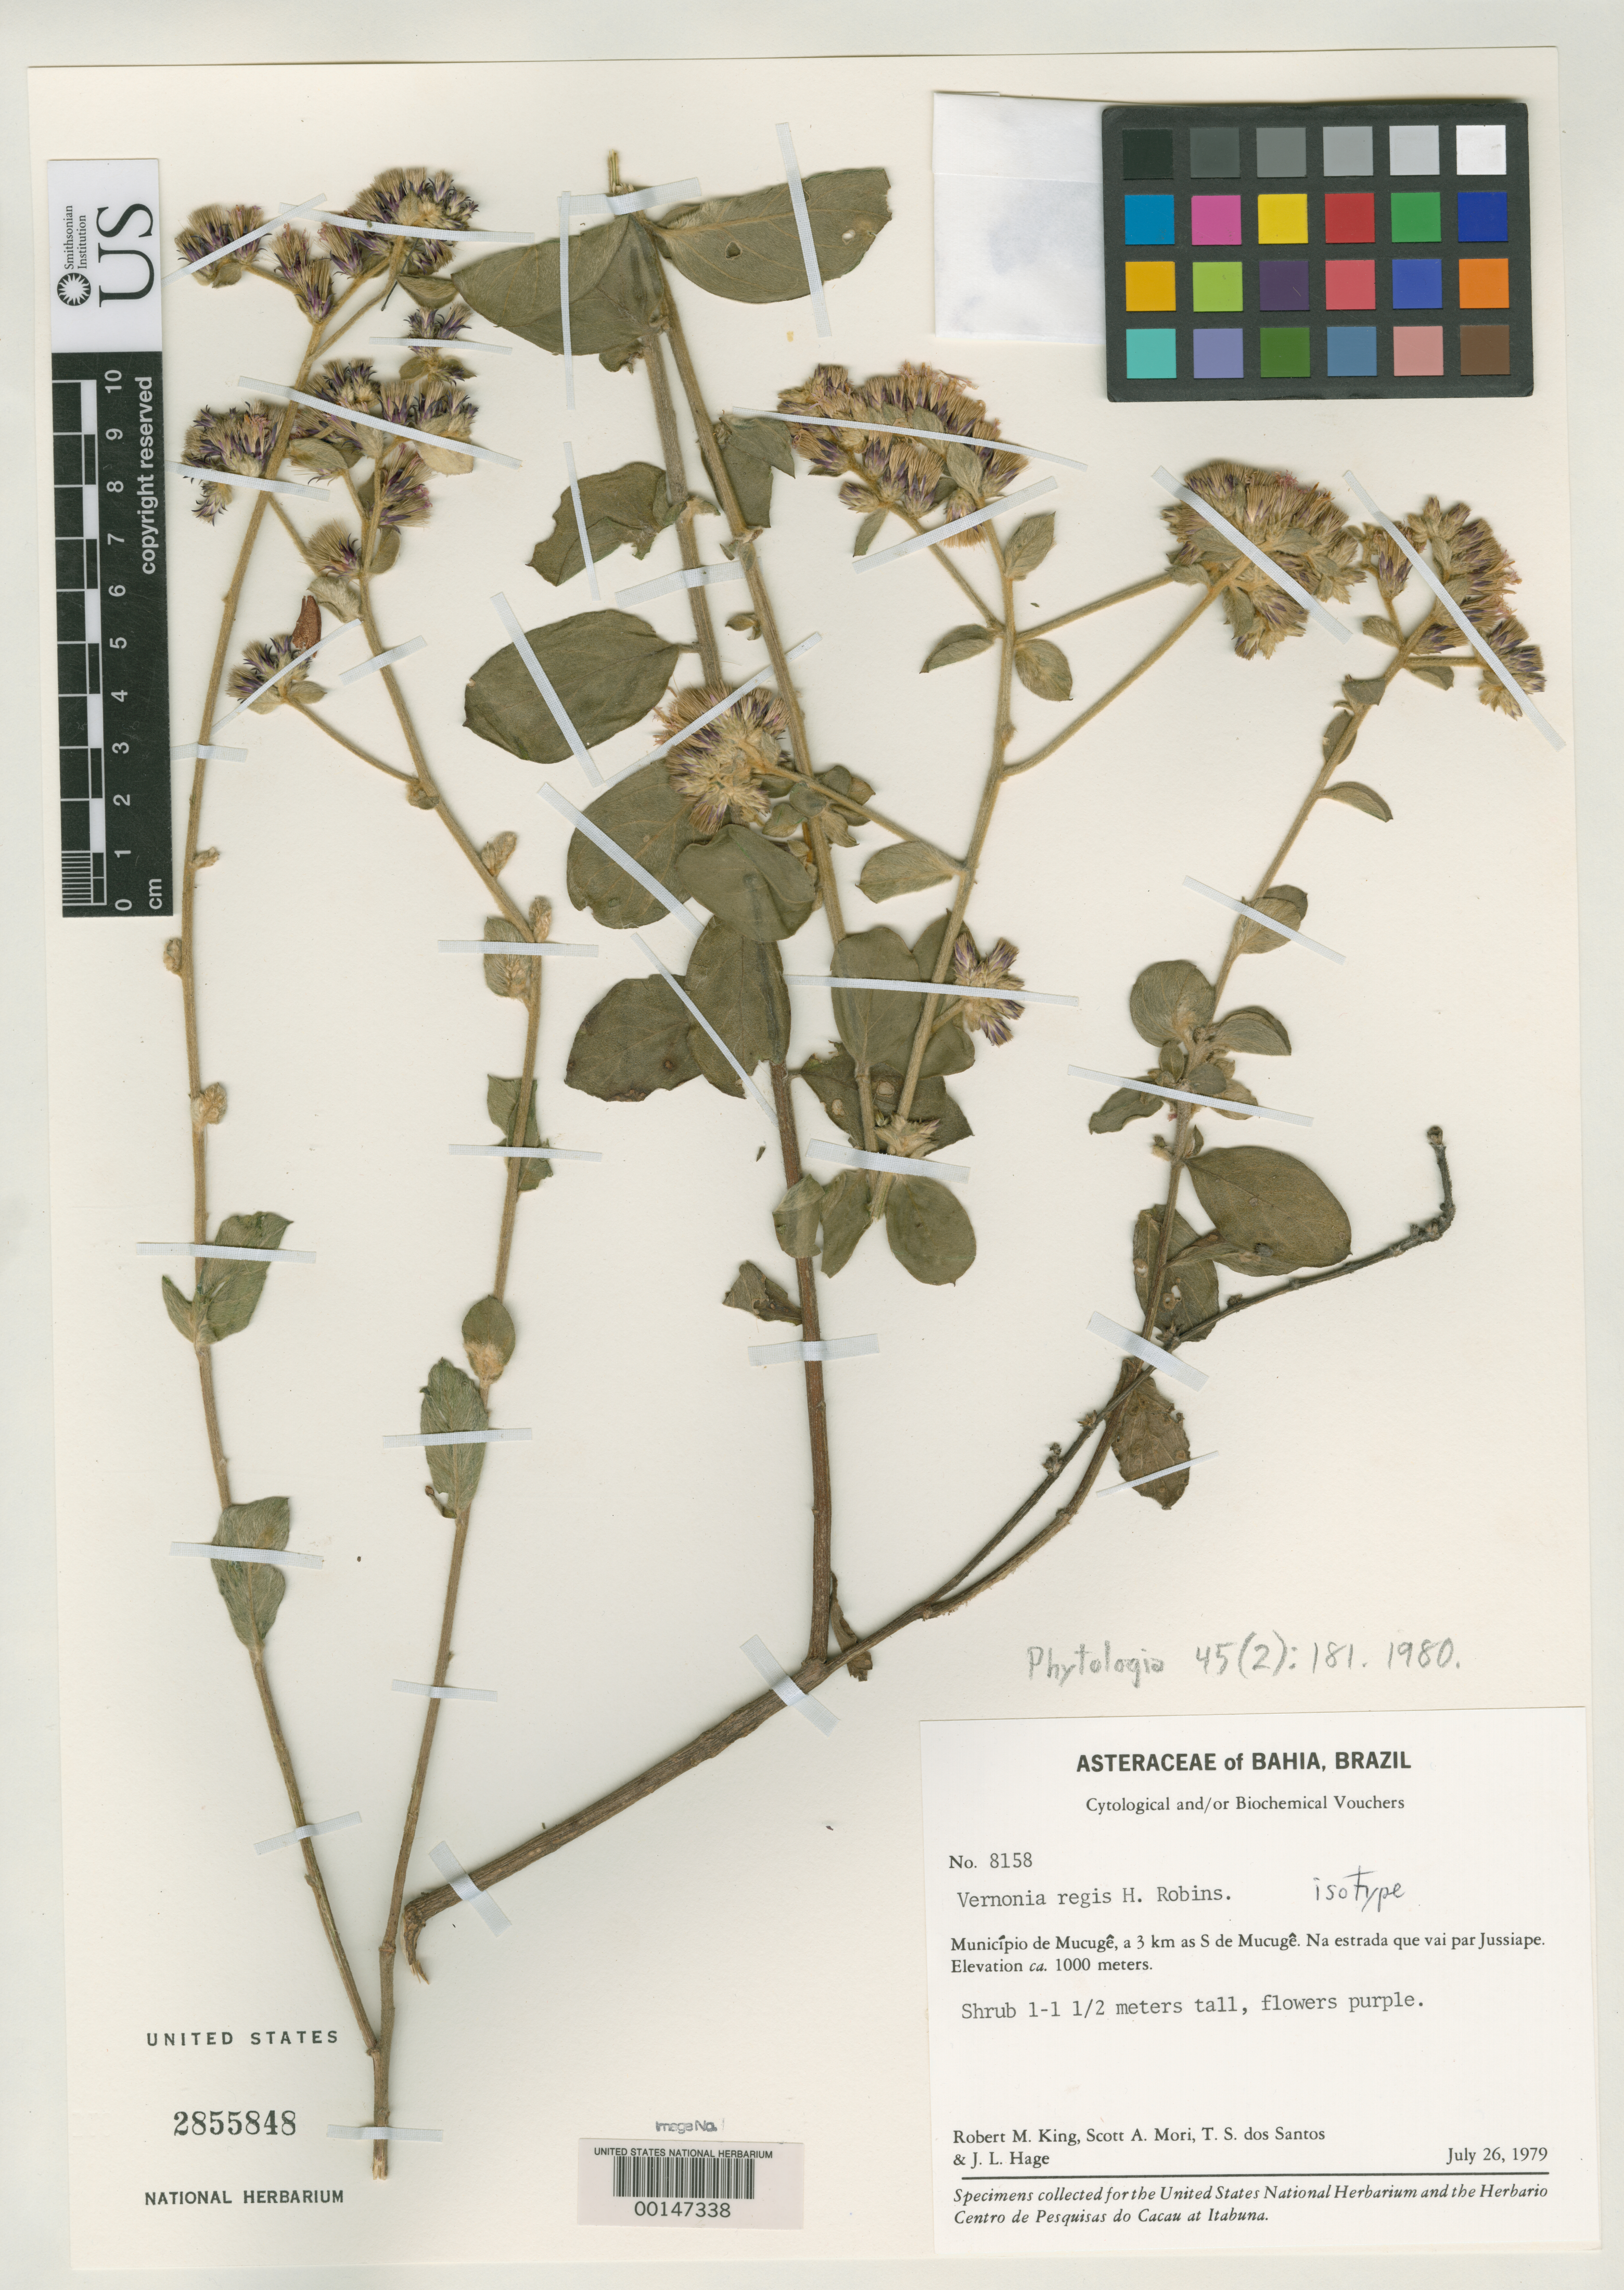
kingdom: Plantae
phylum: Tracheophyta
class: Magnoliopsida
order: Asterales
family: Asteraceae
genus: Vernonia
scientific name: Vernonia regis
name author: H. Rob.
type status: Isotype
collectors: R. M. King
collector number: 8158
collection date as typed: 26 Jul 1979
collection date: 1979-07-26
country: Brazil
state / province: Bahia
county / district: Mucugê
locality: South of Mucuge.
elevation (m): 1000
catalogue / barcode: US 2855848